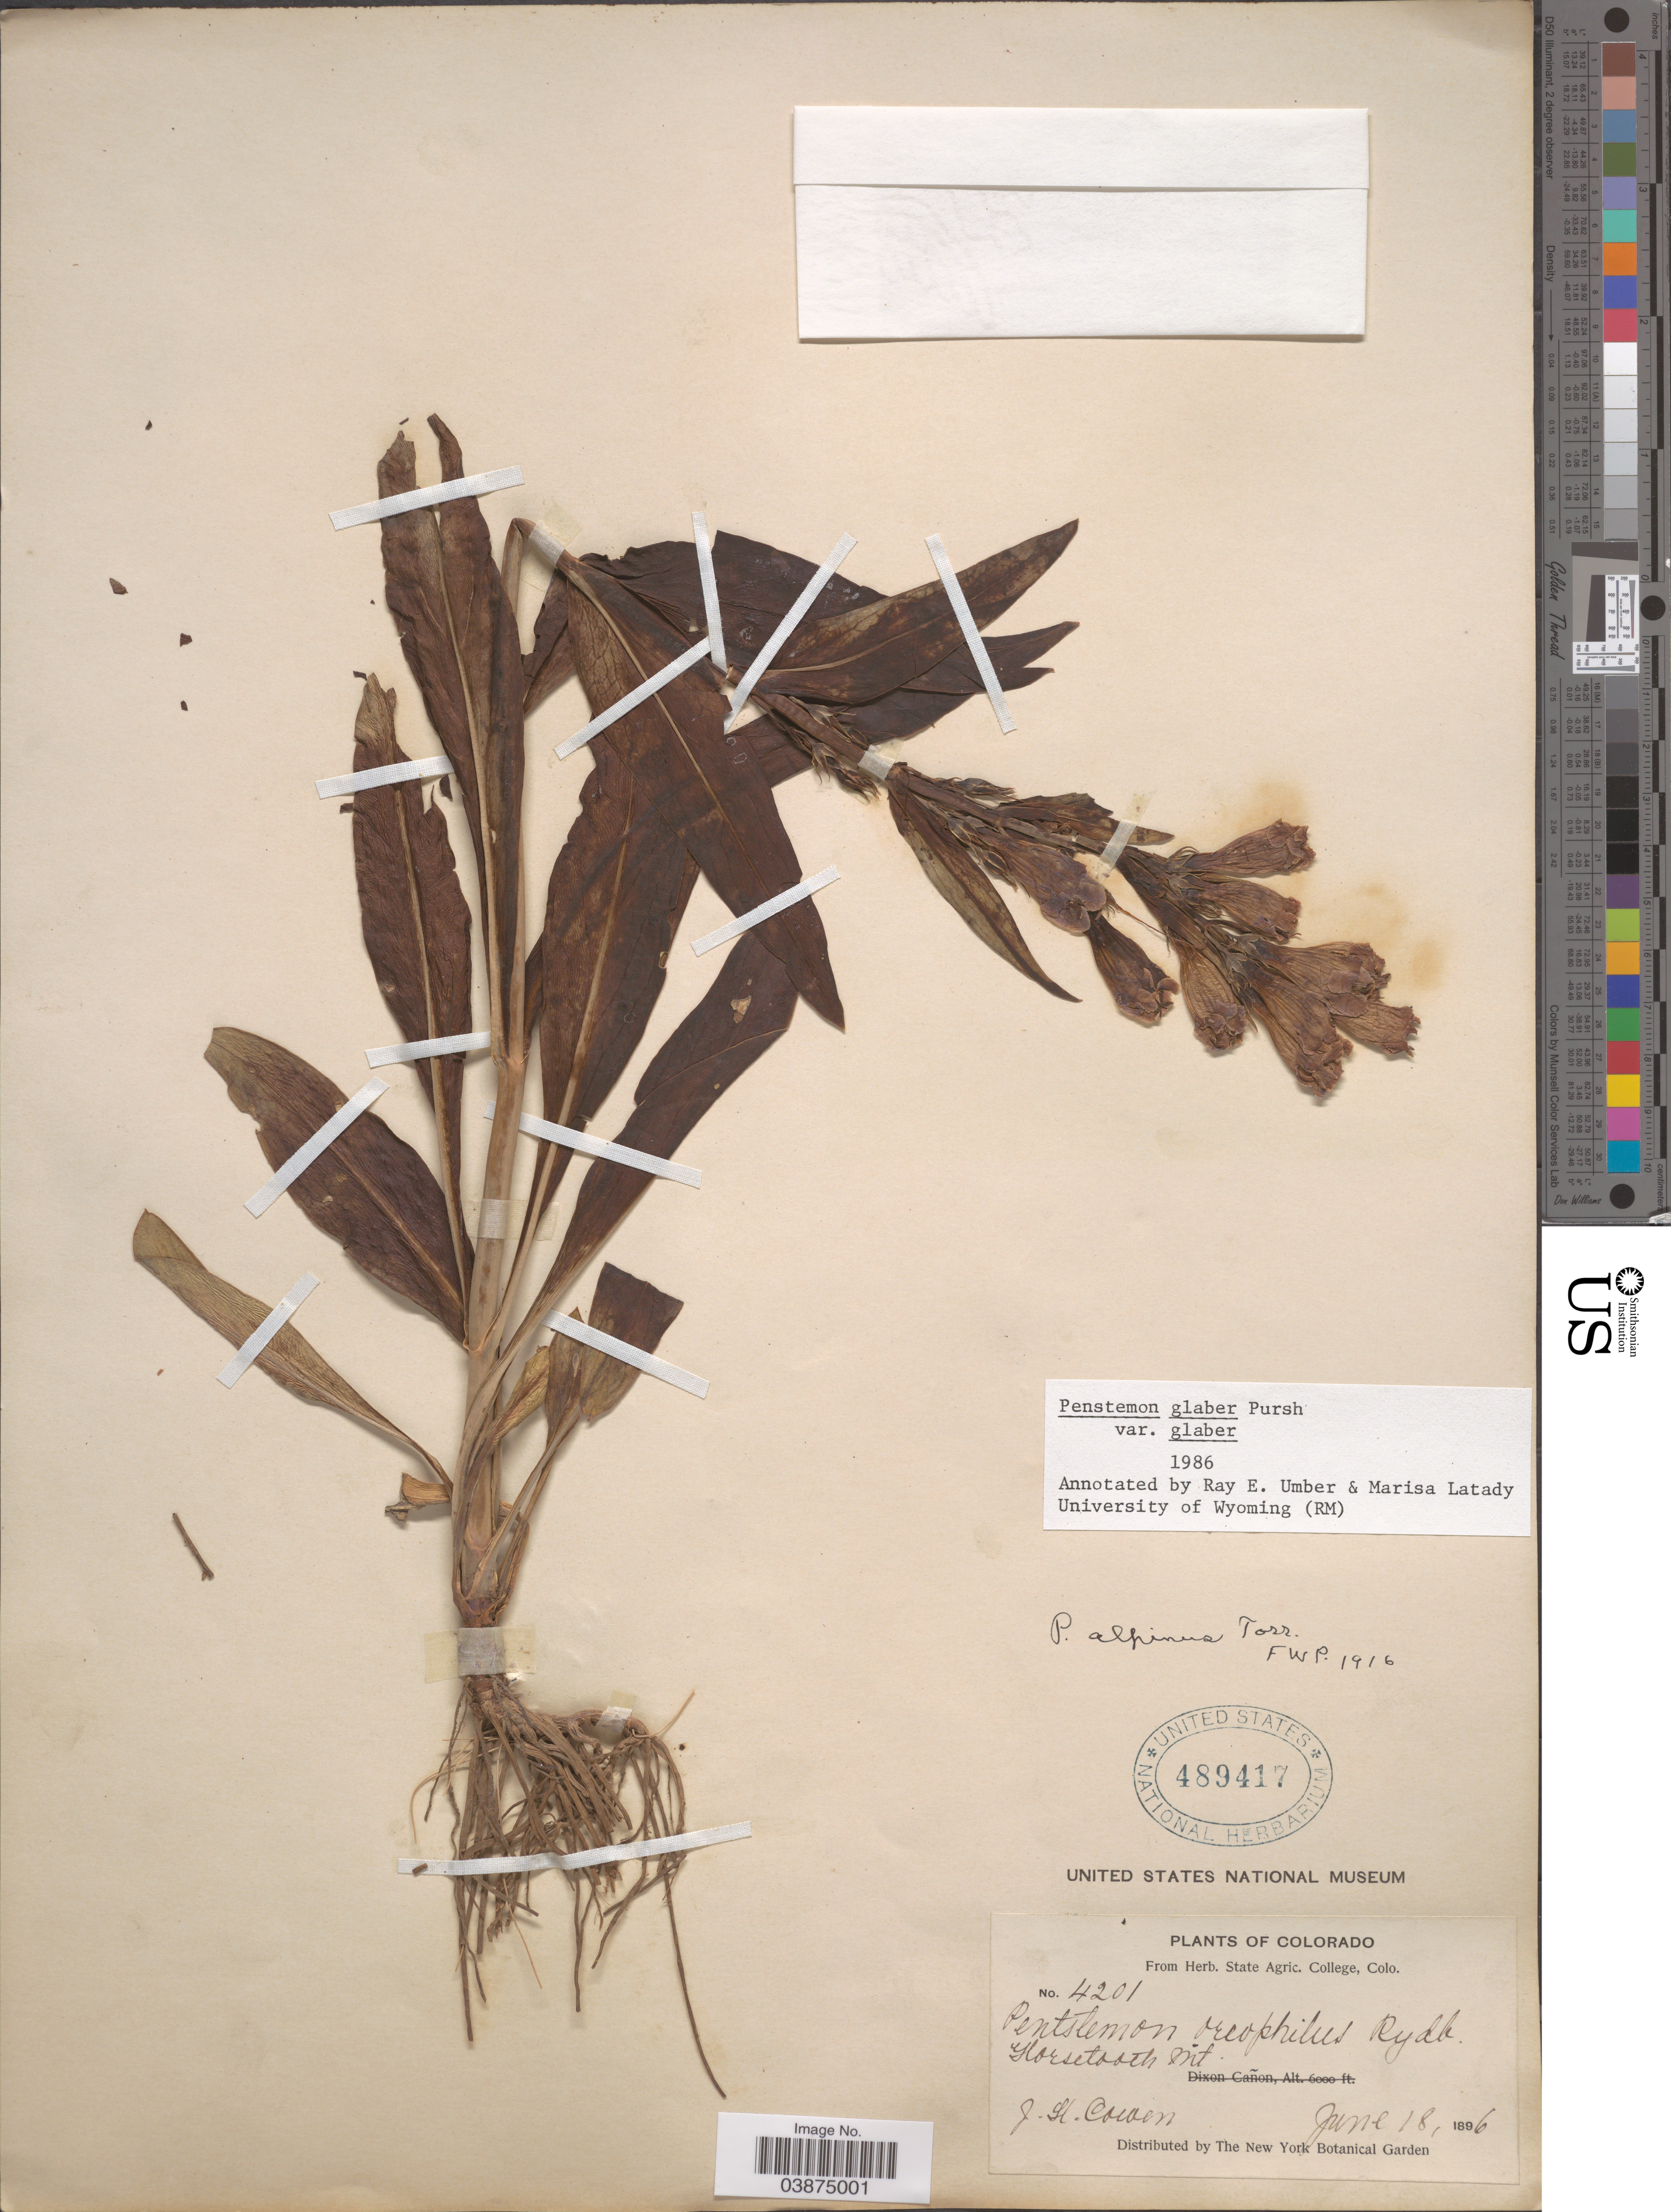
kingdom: Plantae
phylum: Tracheophyta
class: Magnoliopsida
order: Lamiales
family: Plantaginaceae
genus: Penstemon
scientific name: Penstemon glaber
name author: Pursh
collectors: J. H. Cowen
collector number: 4201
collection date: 1896-06-18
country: United States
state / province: Colorado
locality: Horsetooth Mt.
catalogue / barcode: US 489417